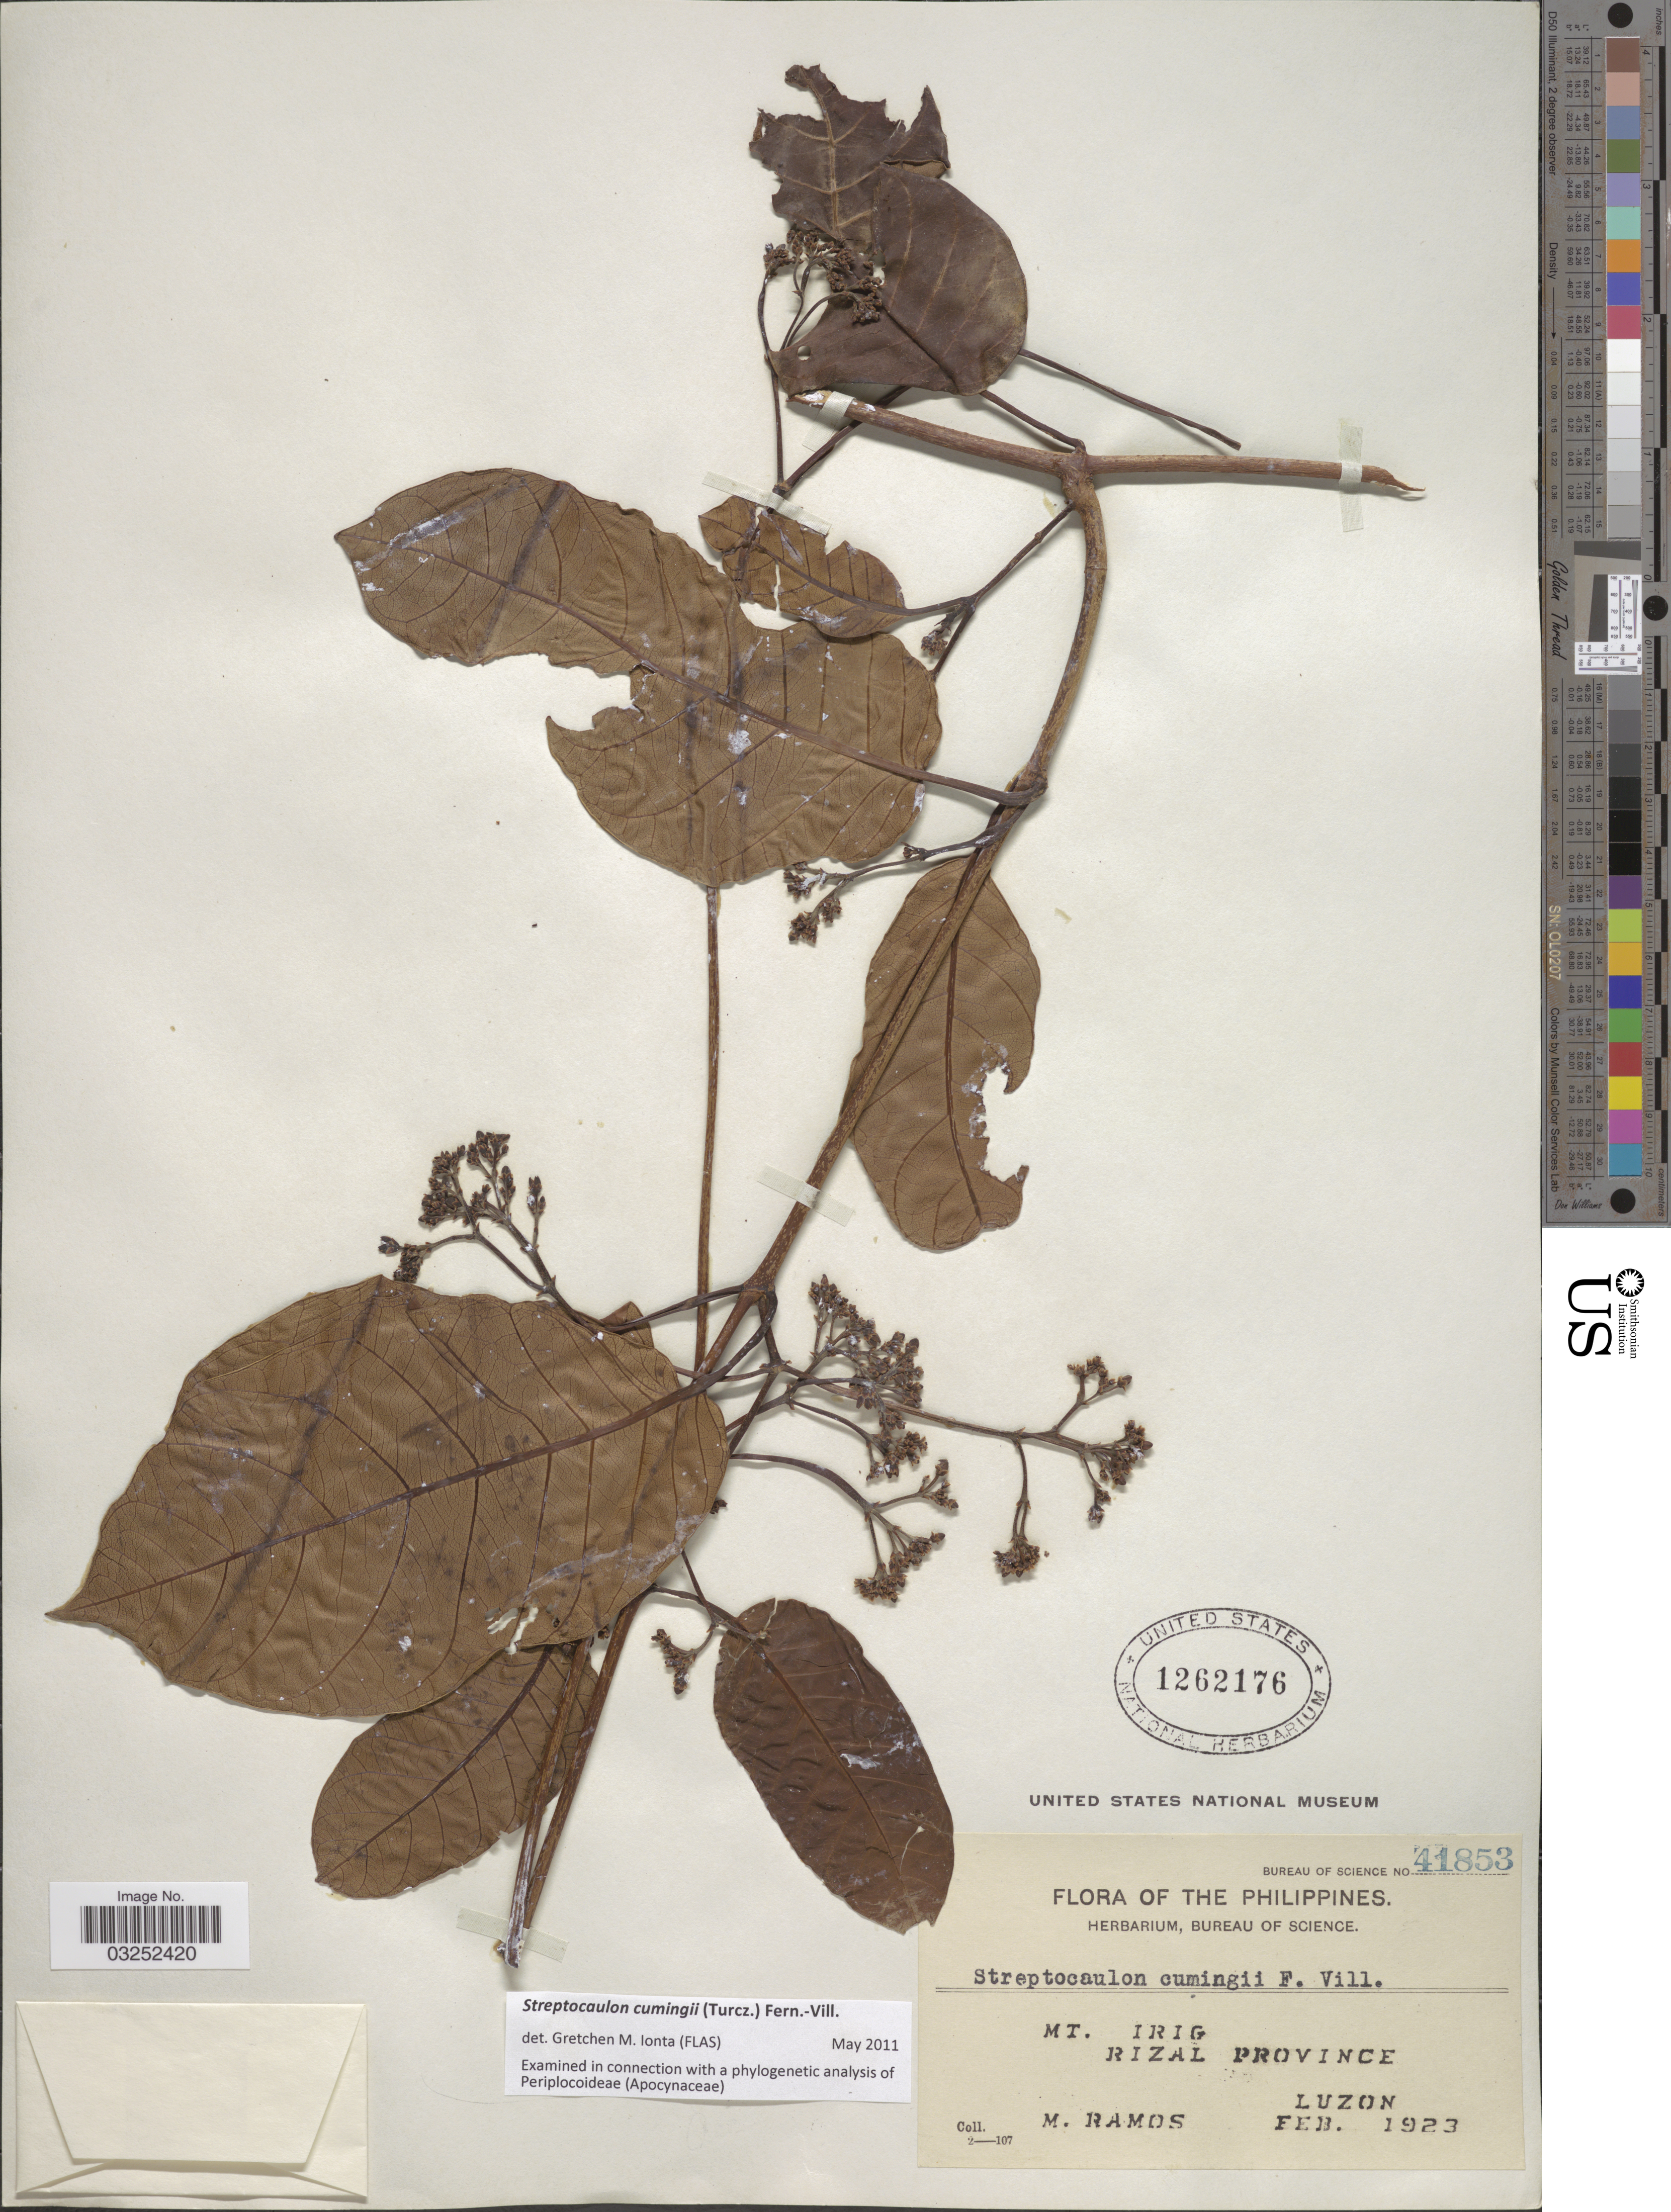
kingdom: Plantae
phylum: Tracheophyta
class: Magnoliopsida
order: Gentianales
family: Apocynaceae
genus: Streptocaulon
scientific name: Streptocaulon cumingii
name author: (Turcz.) Fern.-Vill.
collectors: M. Ramos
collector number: Bureau of Science 41853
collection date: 1923-02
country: Philippines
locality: Mt. Irig, Rizal Province, Luzon.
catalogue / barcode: US 1262176